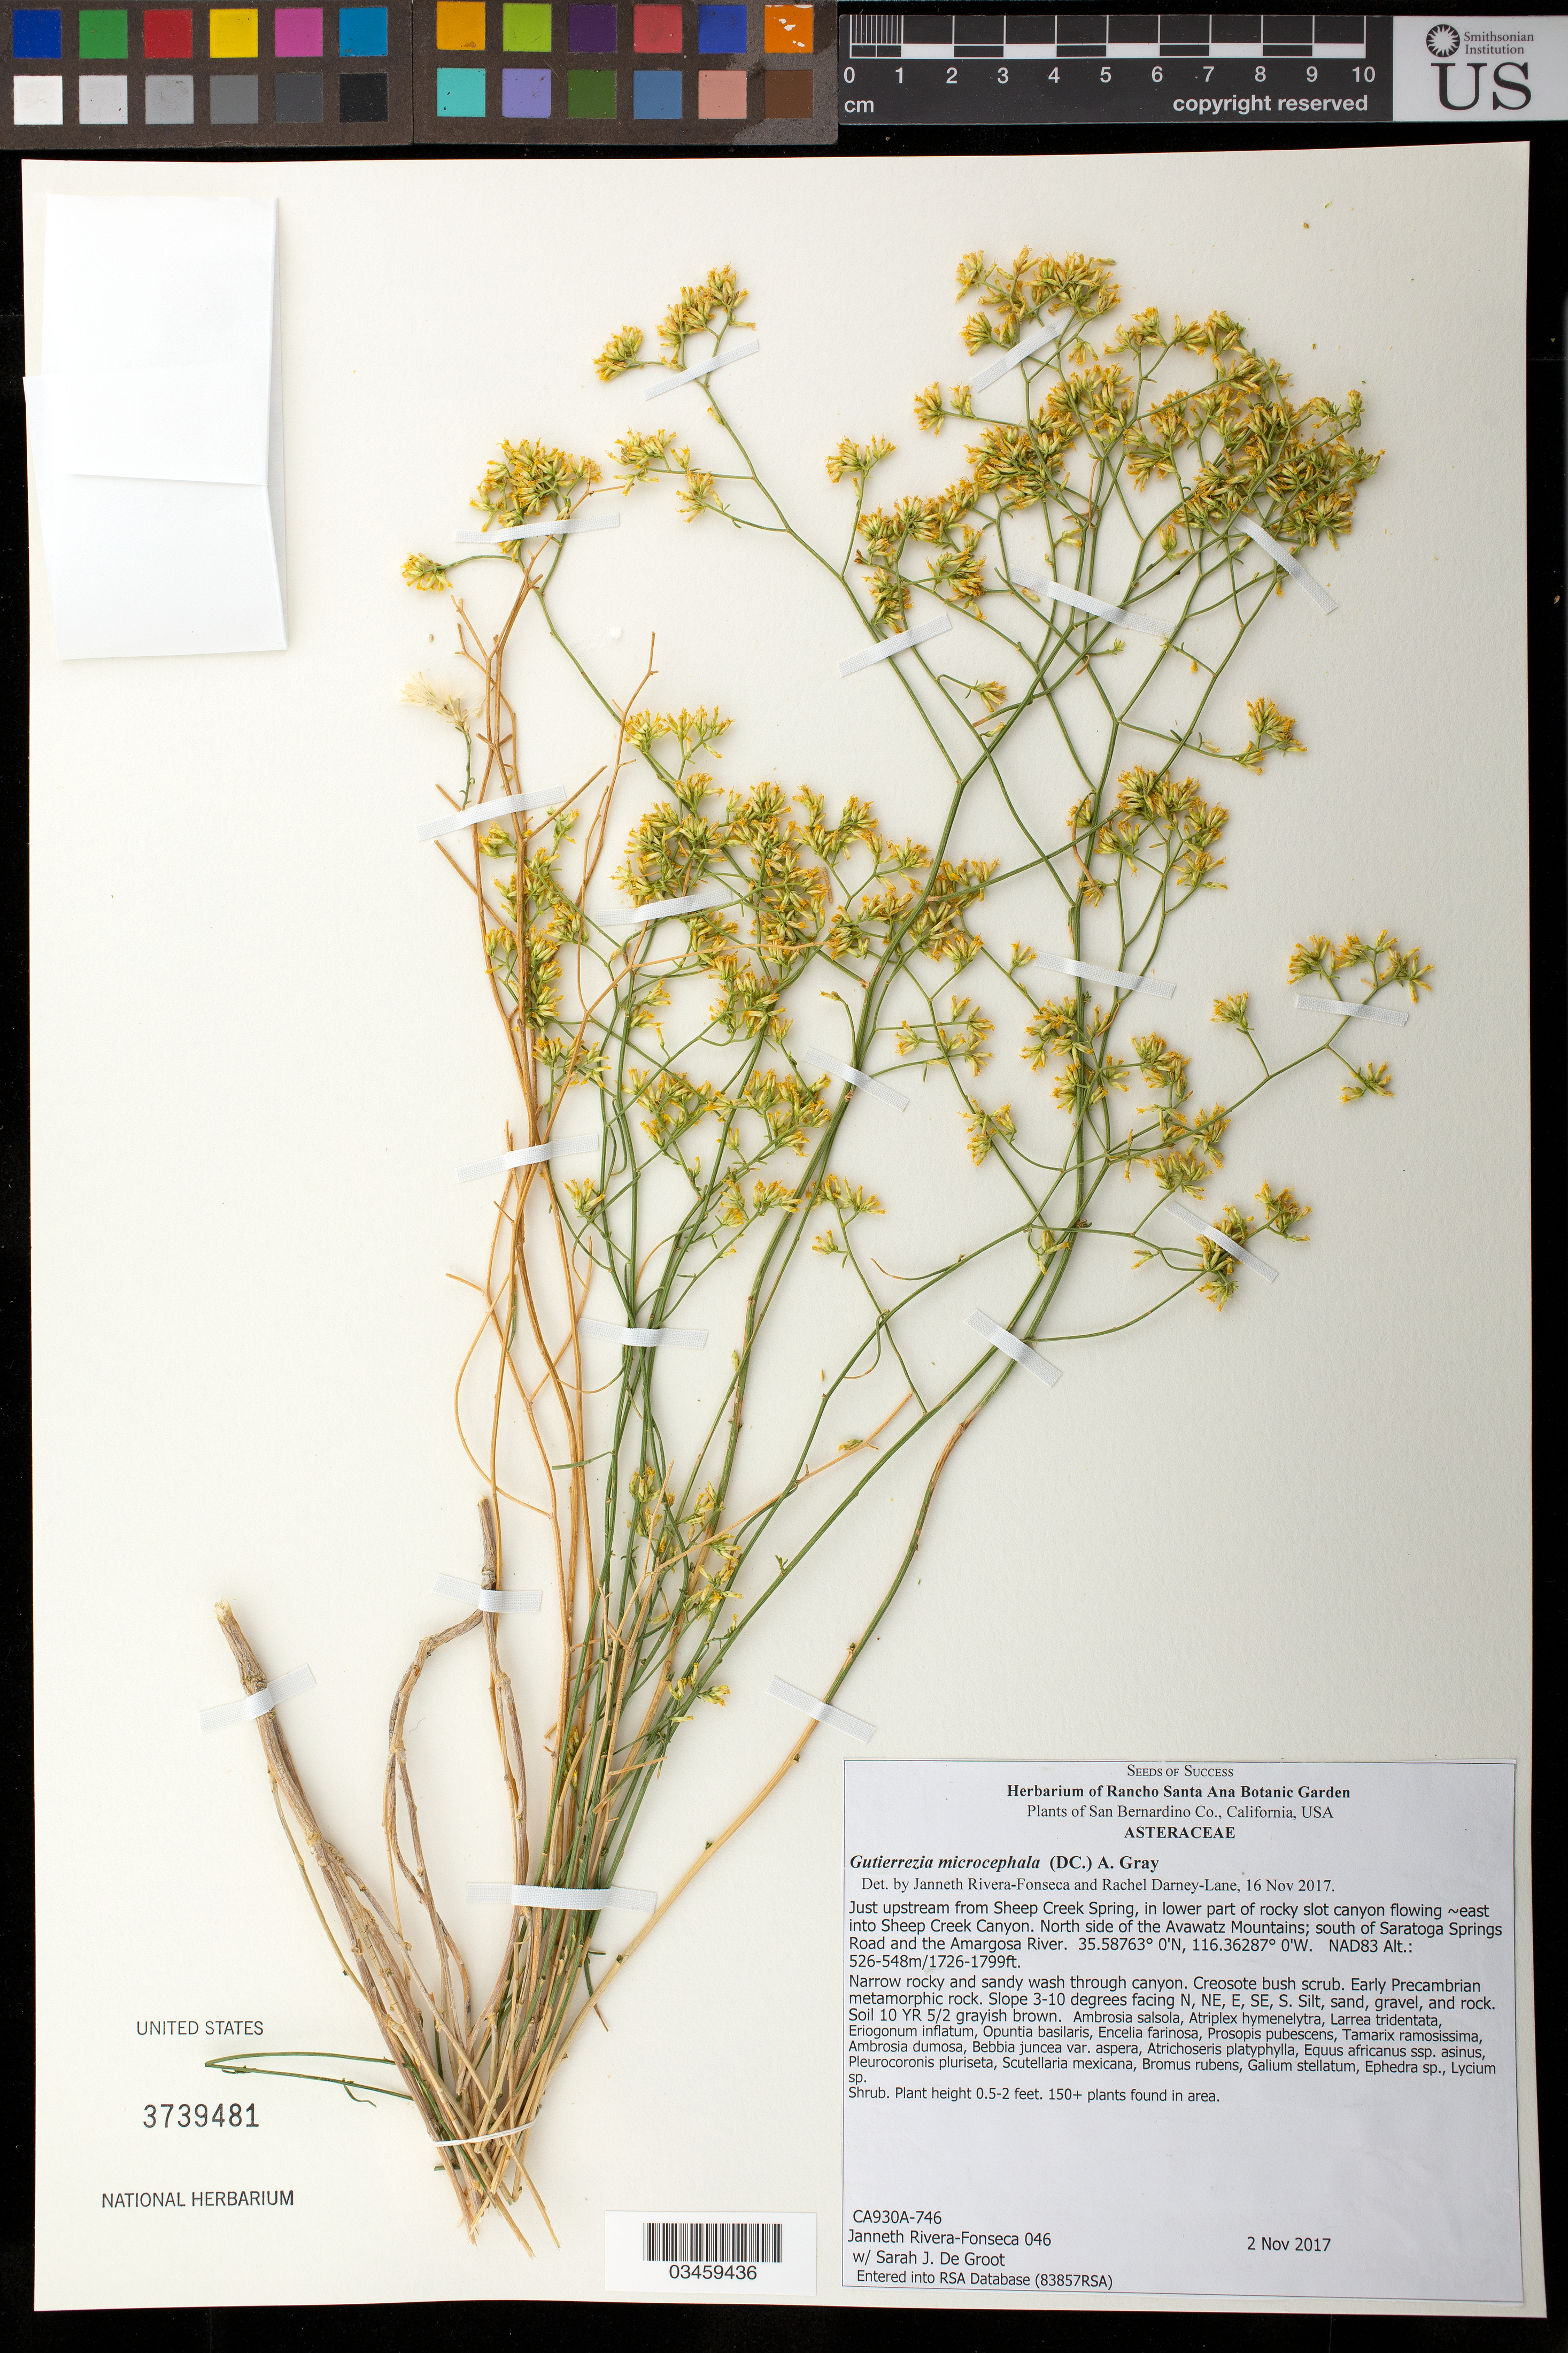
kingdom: Plantae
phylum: Tracheophyta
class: Magnoliopsida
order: Asterales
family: Asteraceae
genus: Gutierrezia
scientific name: Gutierrezia microcephala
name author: (DC.) A. Gray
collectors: S. De Groot & H. Deal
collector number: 746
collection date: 2017-11-08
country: United States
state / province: California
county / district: San Bernardino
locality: Upstream from Sheep Creek Spring, N side of AvawatsMts, S of Saratoga Springs Road and the Amargosa River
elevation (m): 526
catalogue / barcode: US 3739481